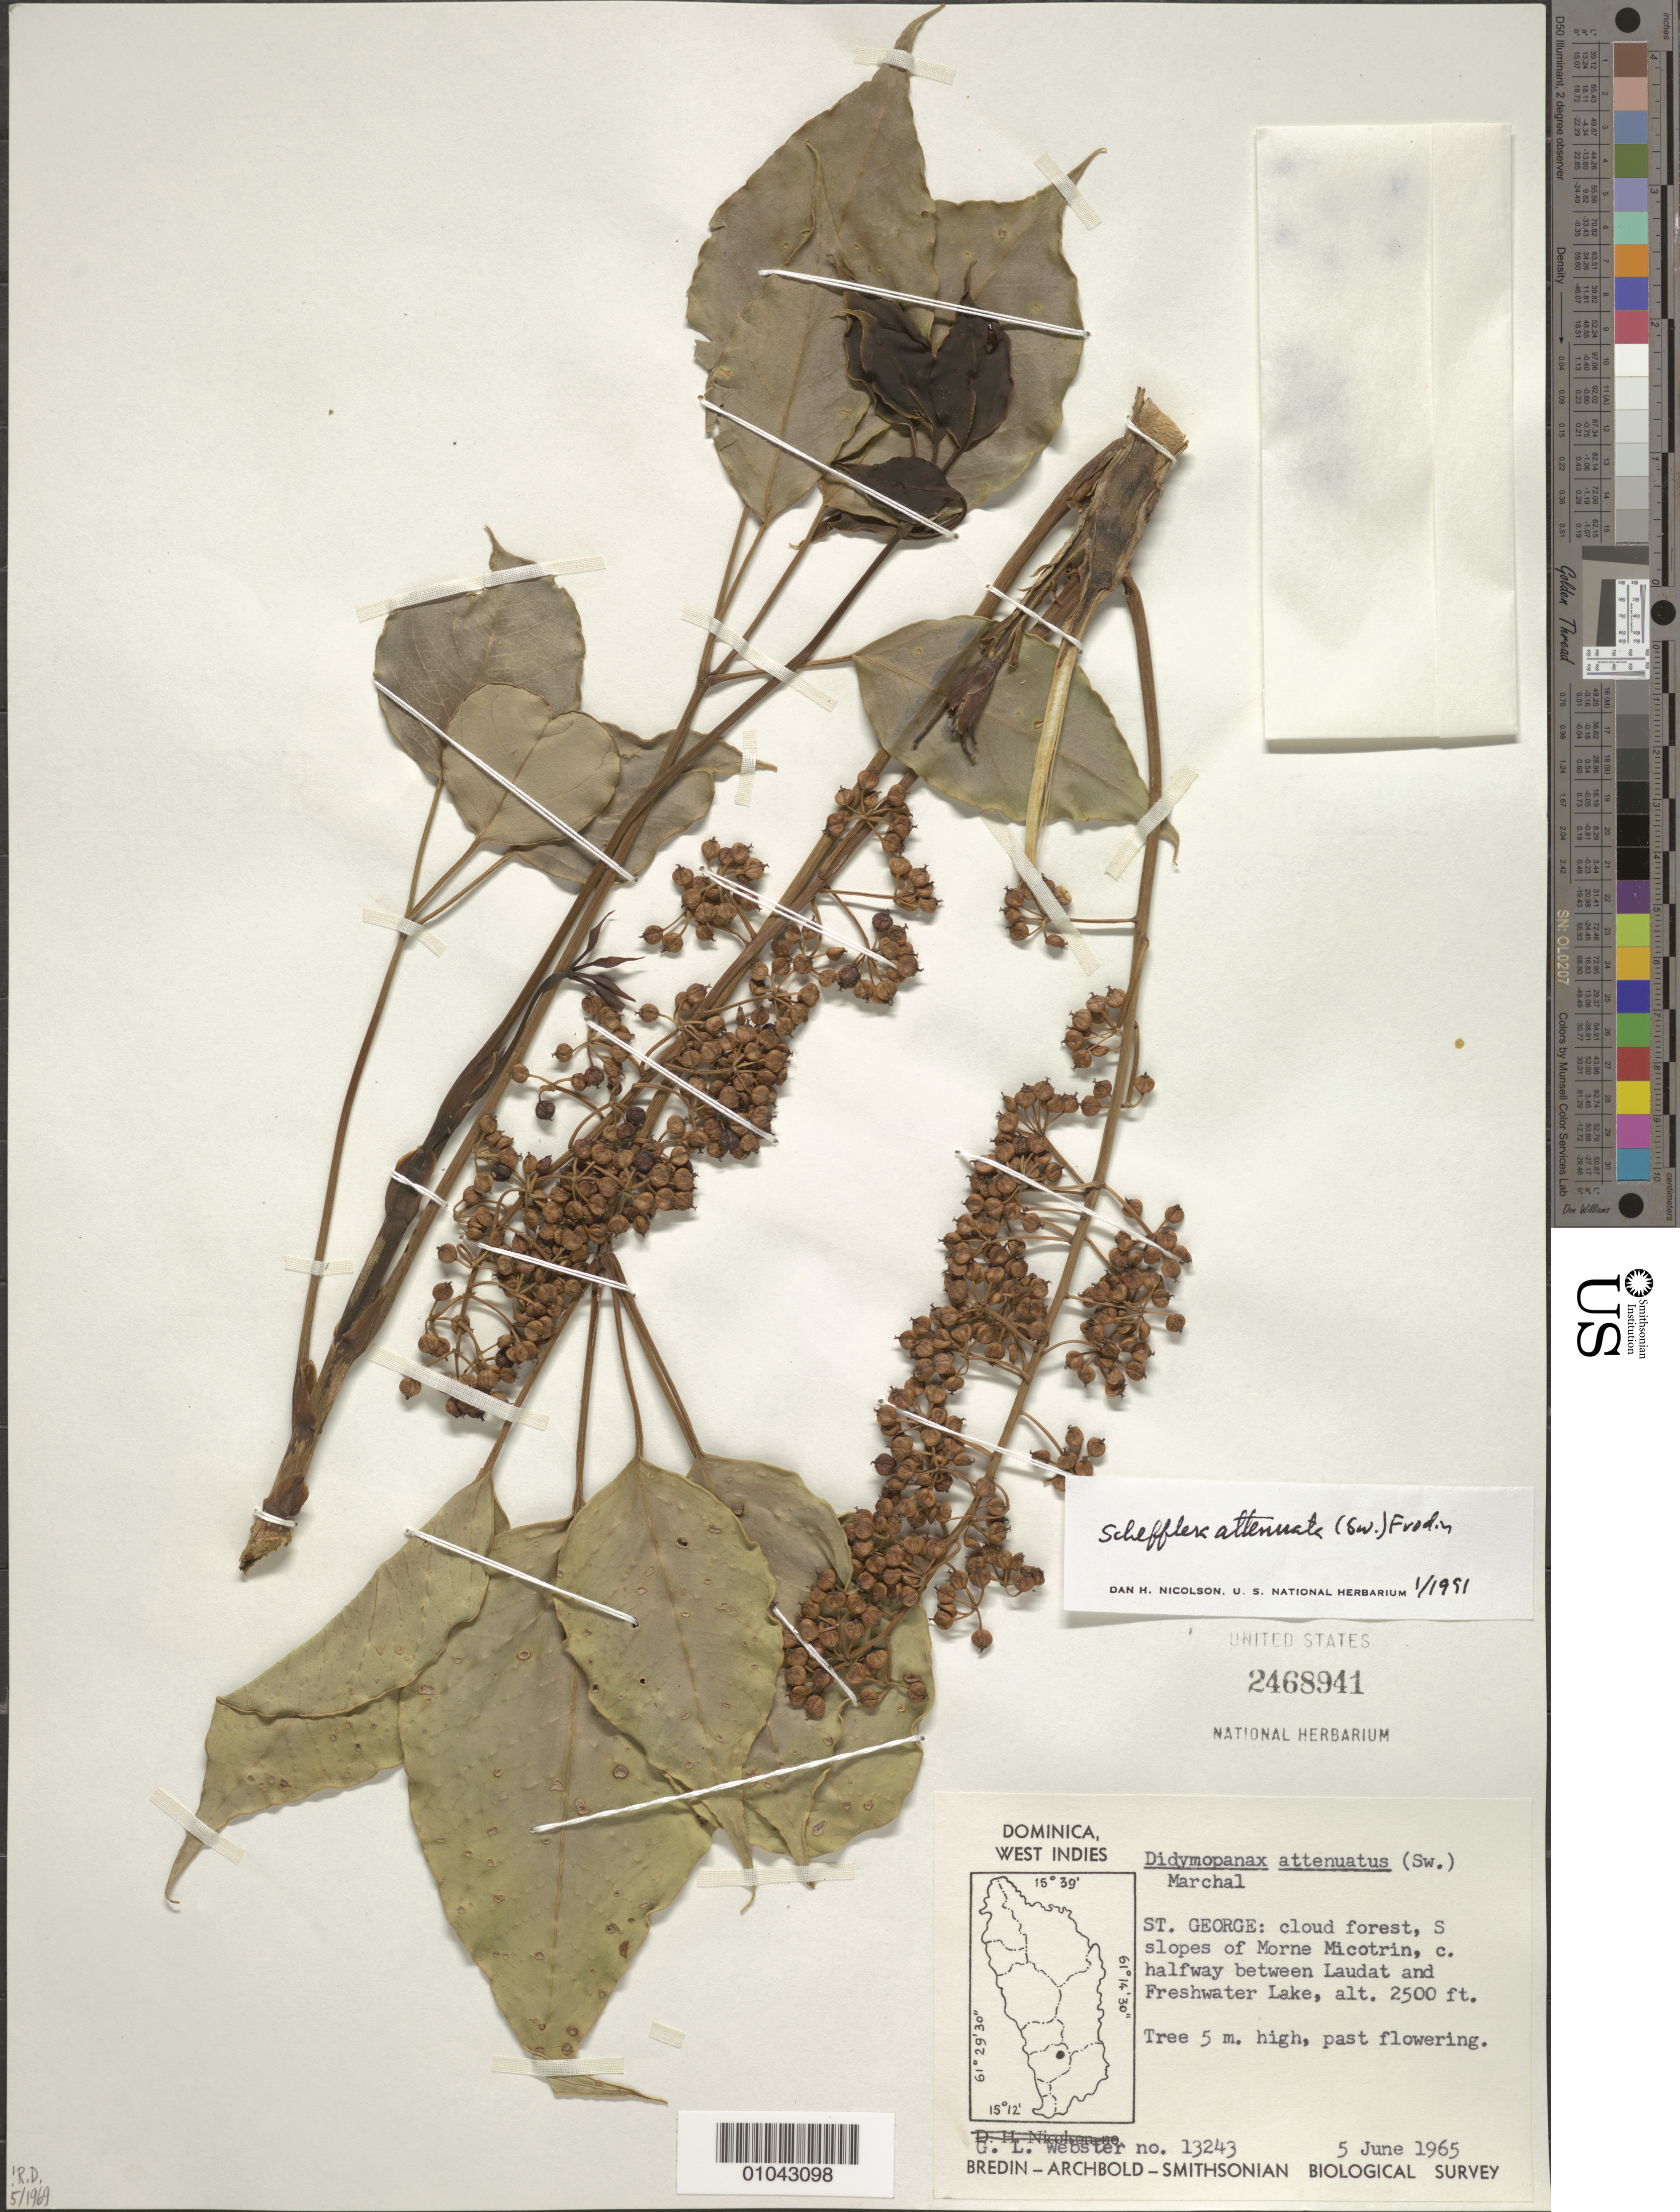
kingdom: Plantae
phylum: Tracheophyta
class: Magnoliopsida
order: Apiales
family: Araliaceae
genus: Schefflera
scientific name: Schefflera attenuata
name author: (Sw.) Frodin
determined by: Nicolson, Dan H.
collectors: G. L. Webster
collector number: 13243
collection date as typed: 05 Jun 1965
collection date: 1965-06-05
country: Dominica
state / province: St. George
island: Dominica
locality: Morne Micotrin, S slopes, about halfway between laudat and Freshwater Lake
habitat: Cloud forest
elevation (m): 762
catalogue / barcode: US 2468941